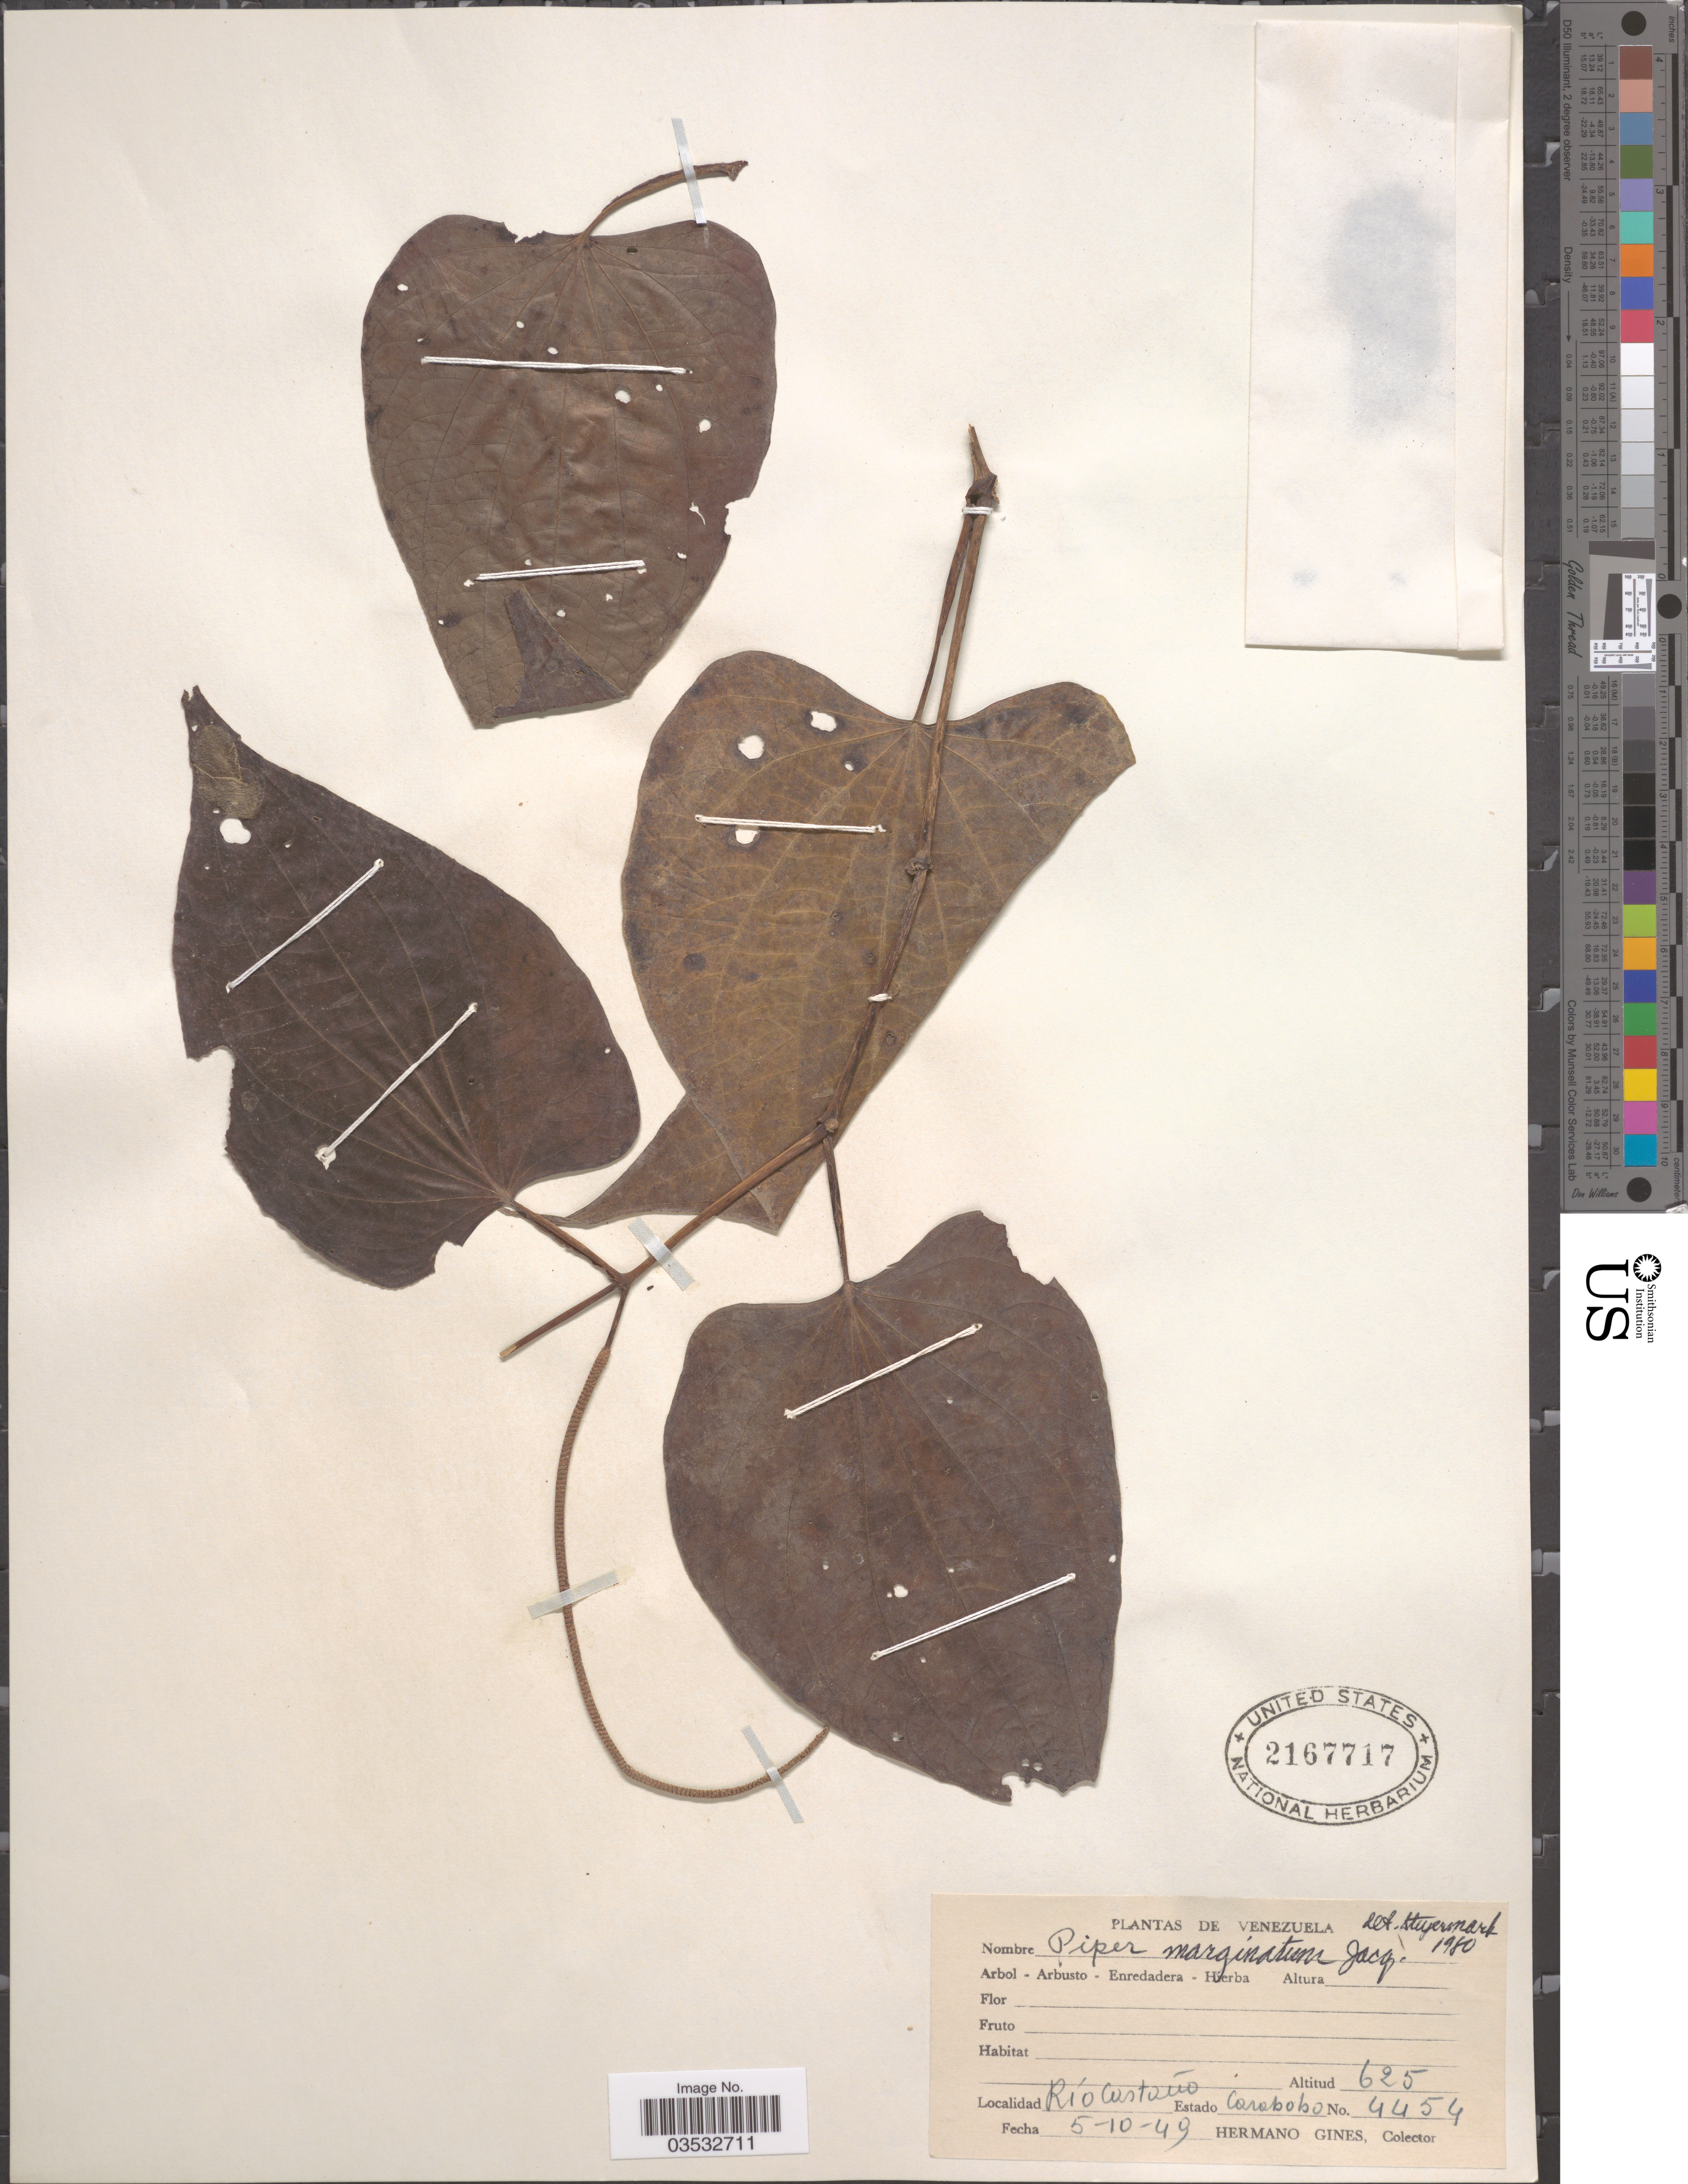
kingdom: Plantae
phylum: Tracheophyta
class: Magnoliopsida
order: Piperales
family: Piperaceae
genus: Piper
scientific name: Piper marginatum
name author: Jacq.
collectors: Bro. Gines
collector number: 4454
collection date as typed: Transcribed d/m/y: 5/10/49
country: Venezuela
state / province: Carabobo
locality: Río Castano.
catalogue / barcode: US 2167717